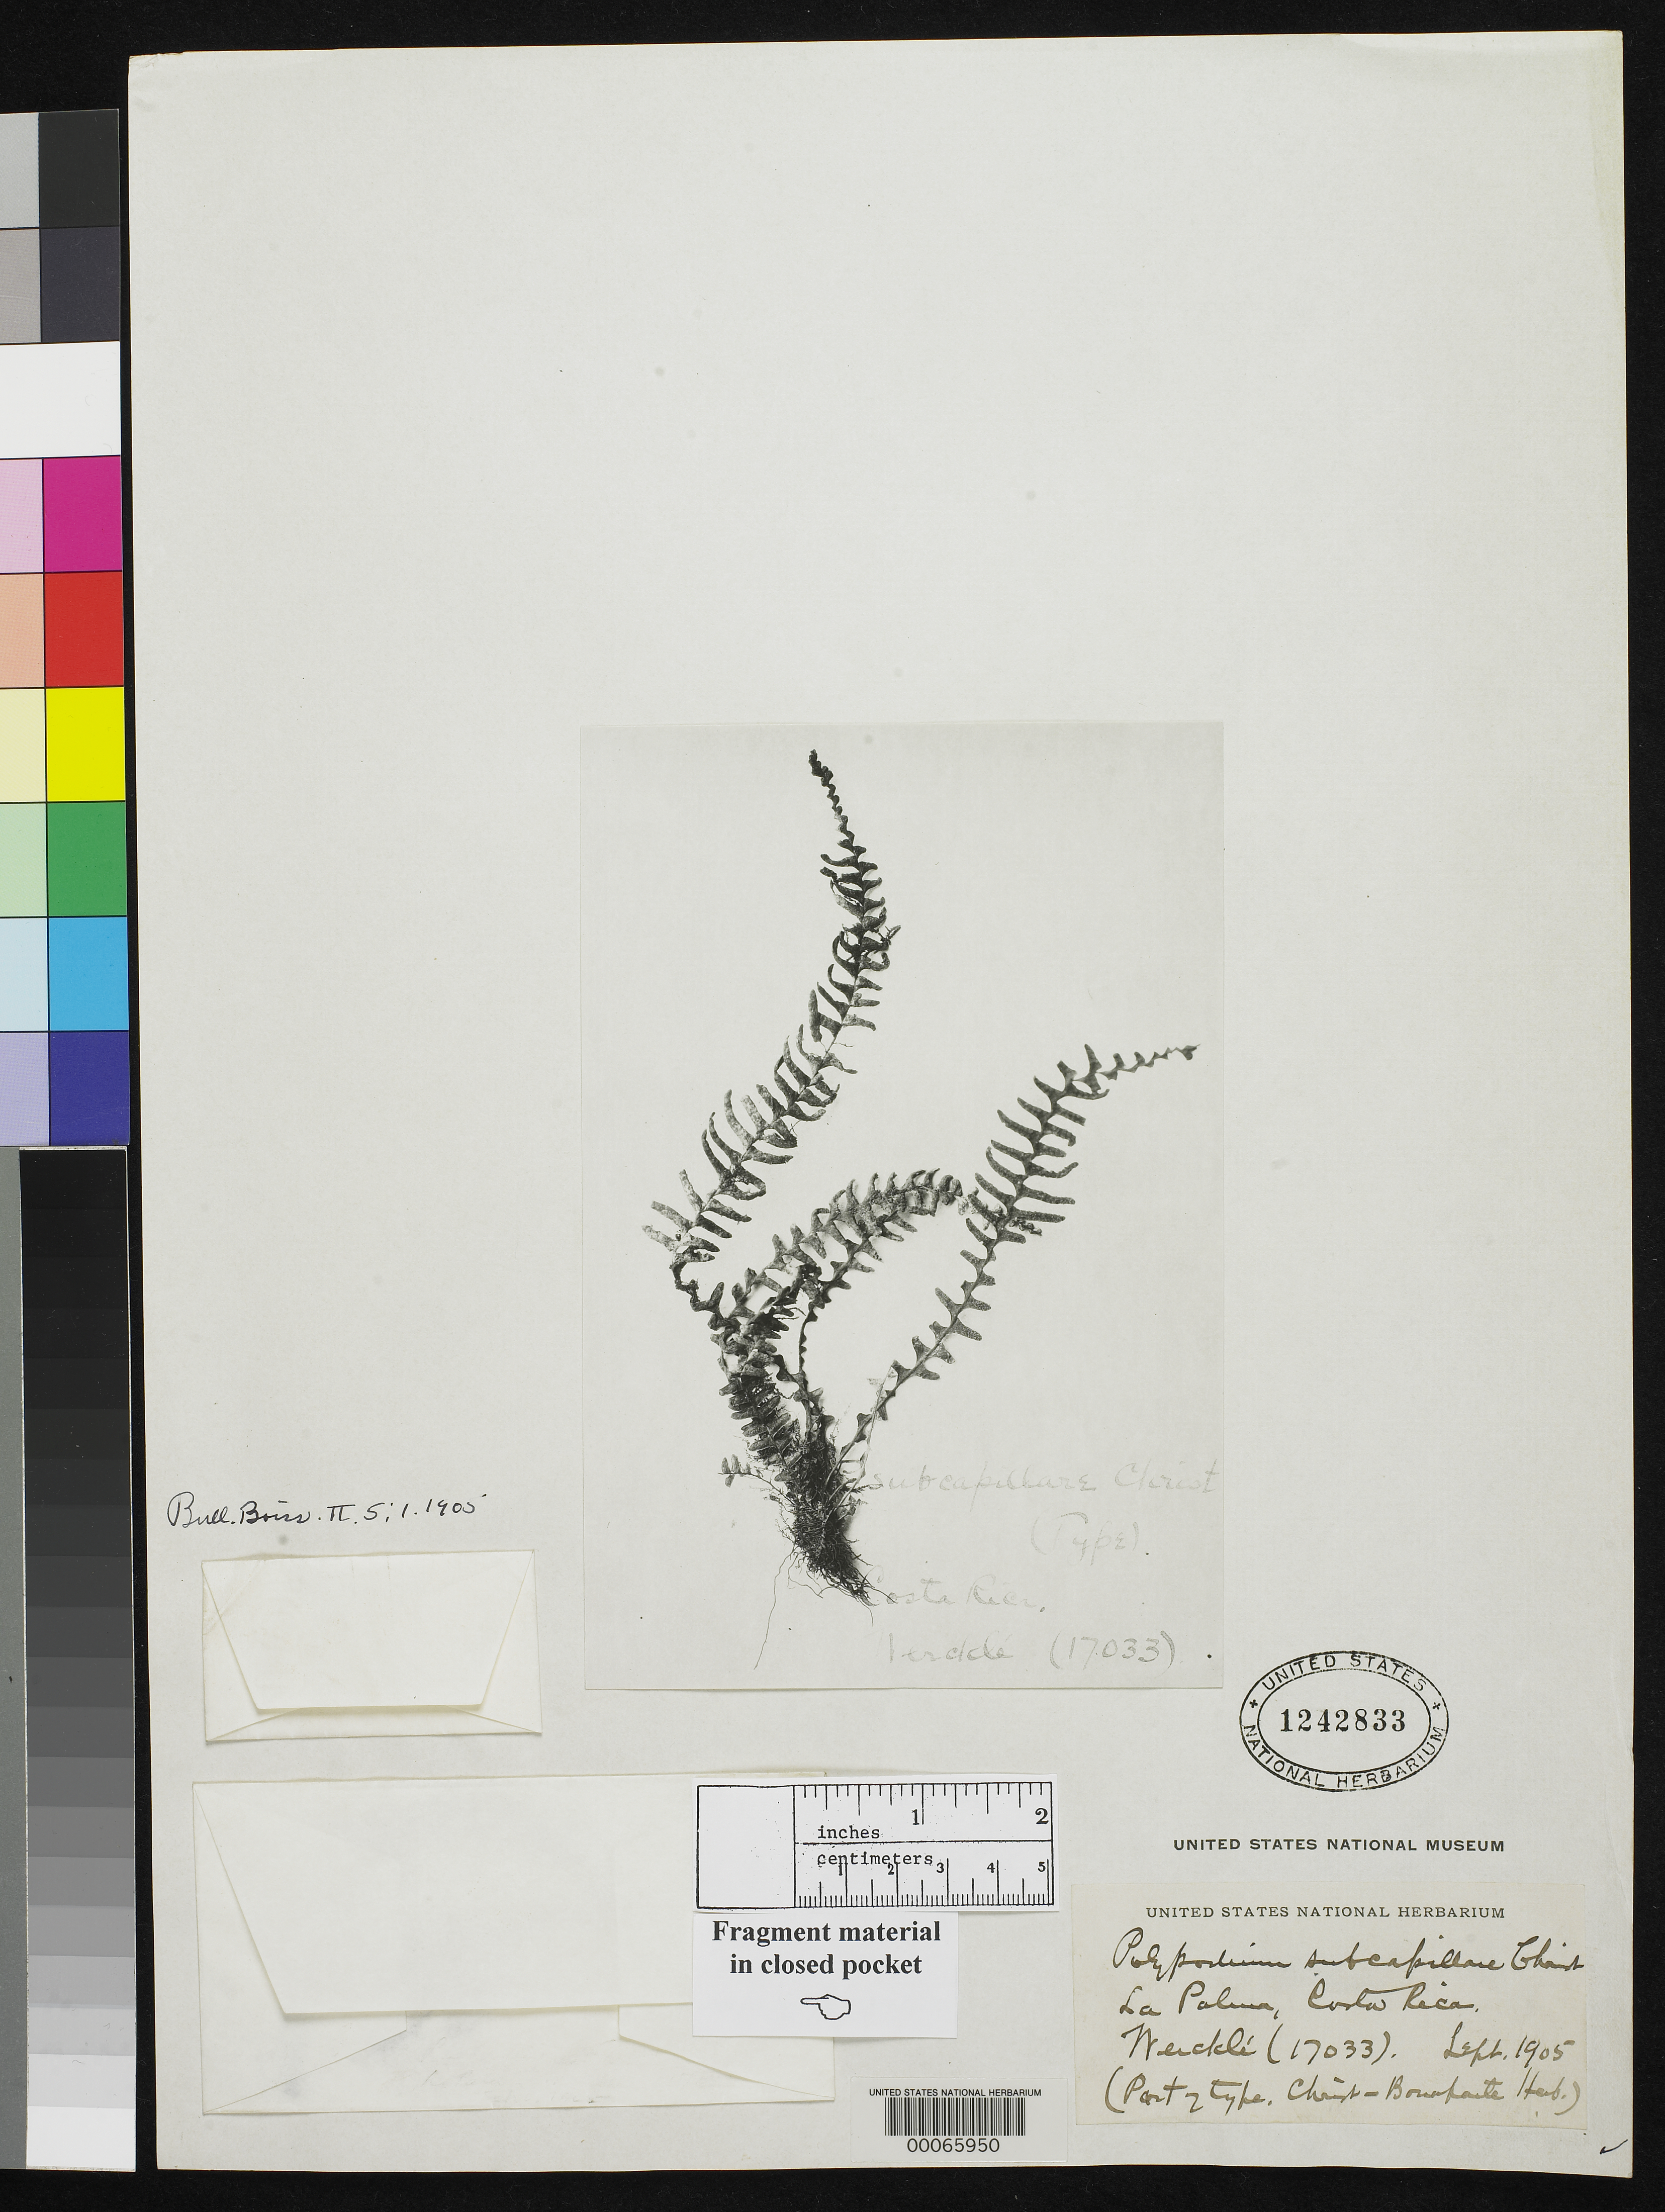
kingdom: Plantae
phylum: Tracheophyta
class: Polypodiopsida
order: Polypodiales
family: Polypodiaceae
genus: Polypodium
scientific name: Polypodium subcapillare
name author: Christ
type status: Type Fragment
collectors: C. C Wercklé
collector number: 17033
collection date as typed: Sep 1905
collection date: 1905-09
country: Costa Rica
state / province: San José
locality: La Palma.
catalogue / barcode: US 1242833